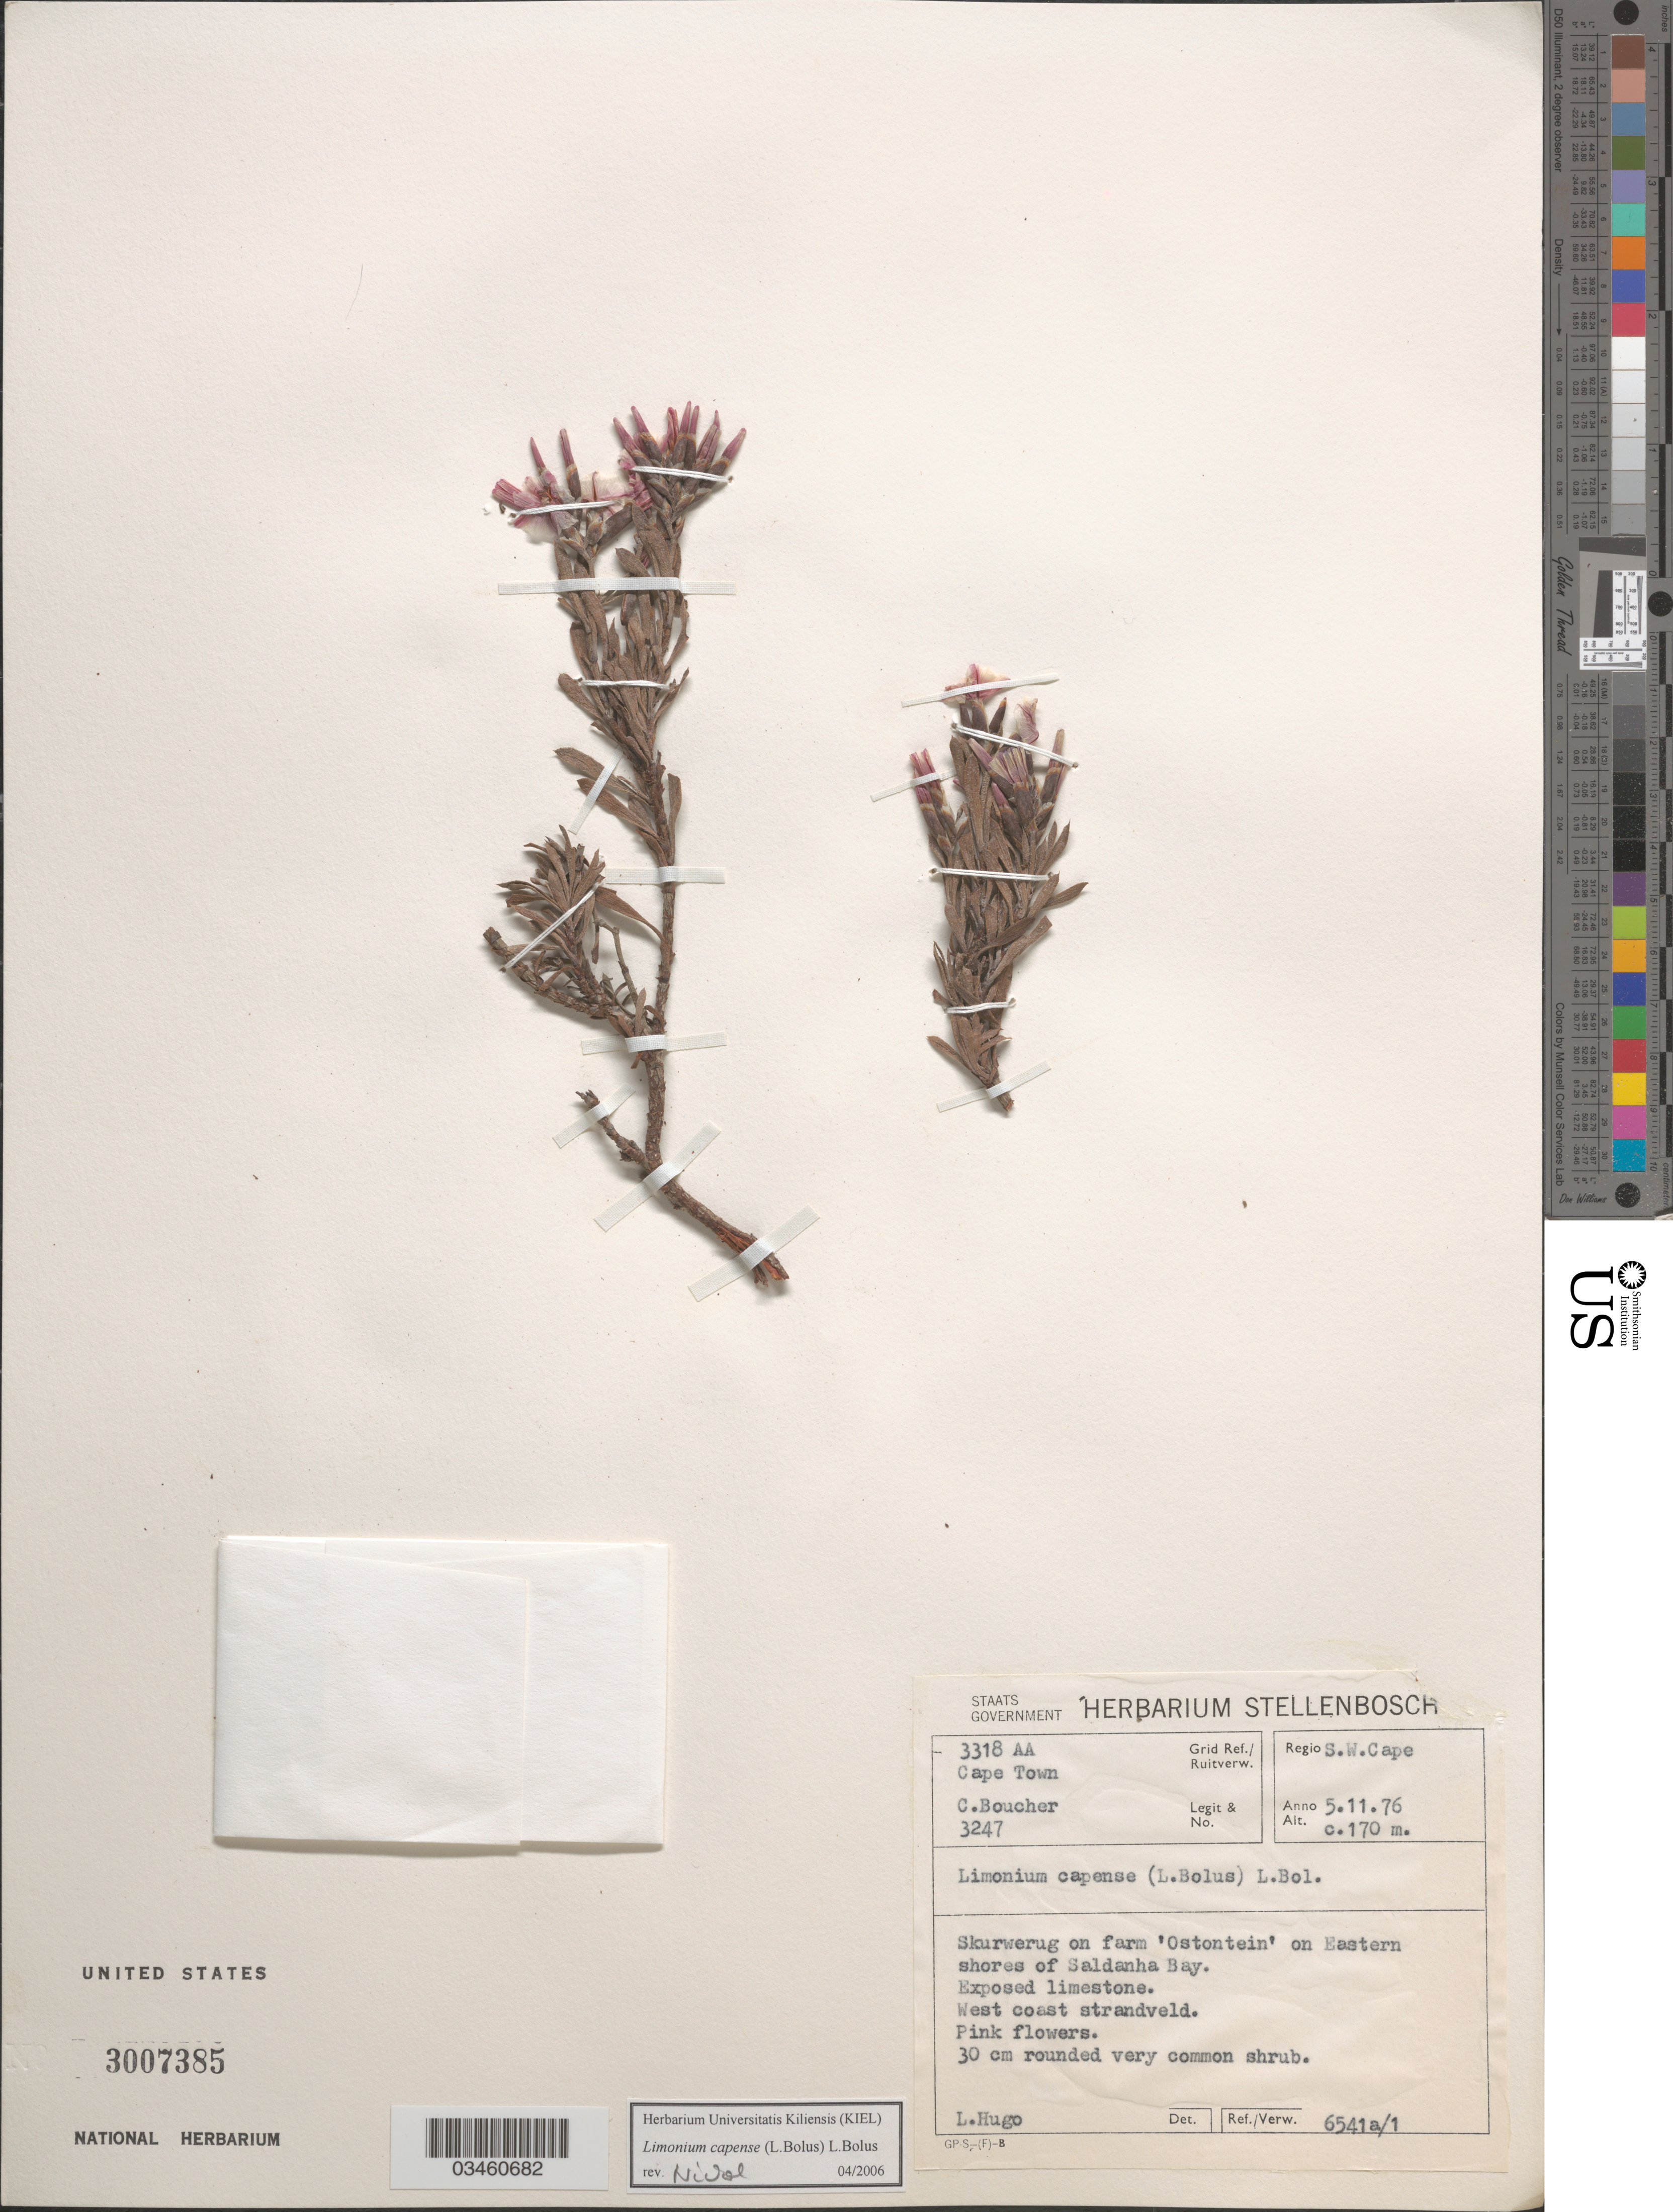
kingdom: Plantae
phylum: Tracheophyta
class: Magnoliopsida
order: Caryophyllales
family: Plumbaginaceae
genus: Limonium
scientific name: Limonium capense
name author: (L. Bolus) L. Bolus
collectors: C. Boucher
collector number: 3318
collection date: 1976-05-11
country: South Africa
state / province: Western Cape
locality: S.W. Cape, Cape Town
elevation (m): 170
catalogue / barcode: US 3007385